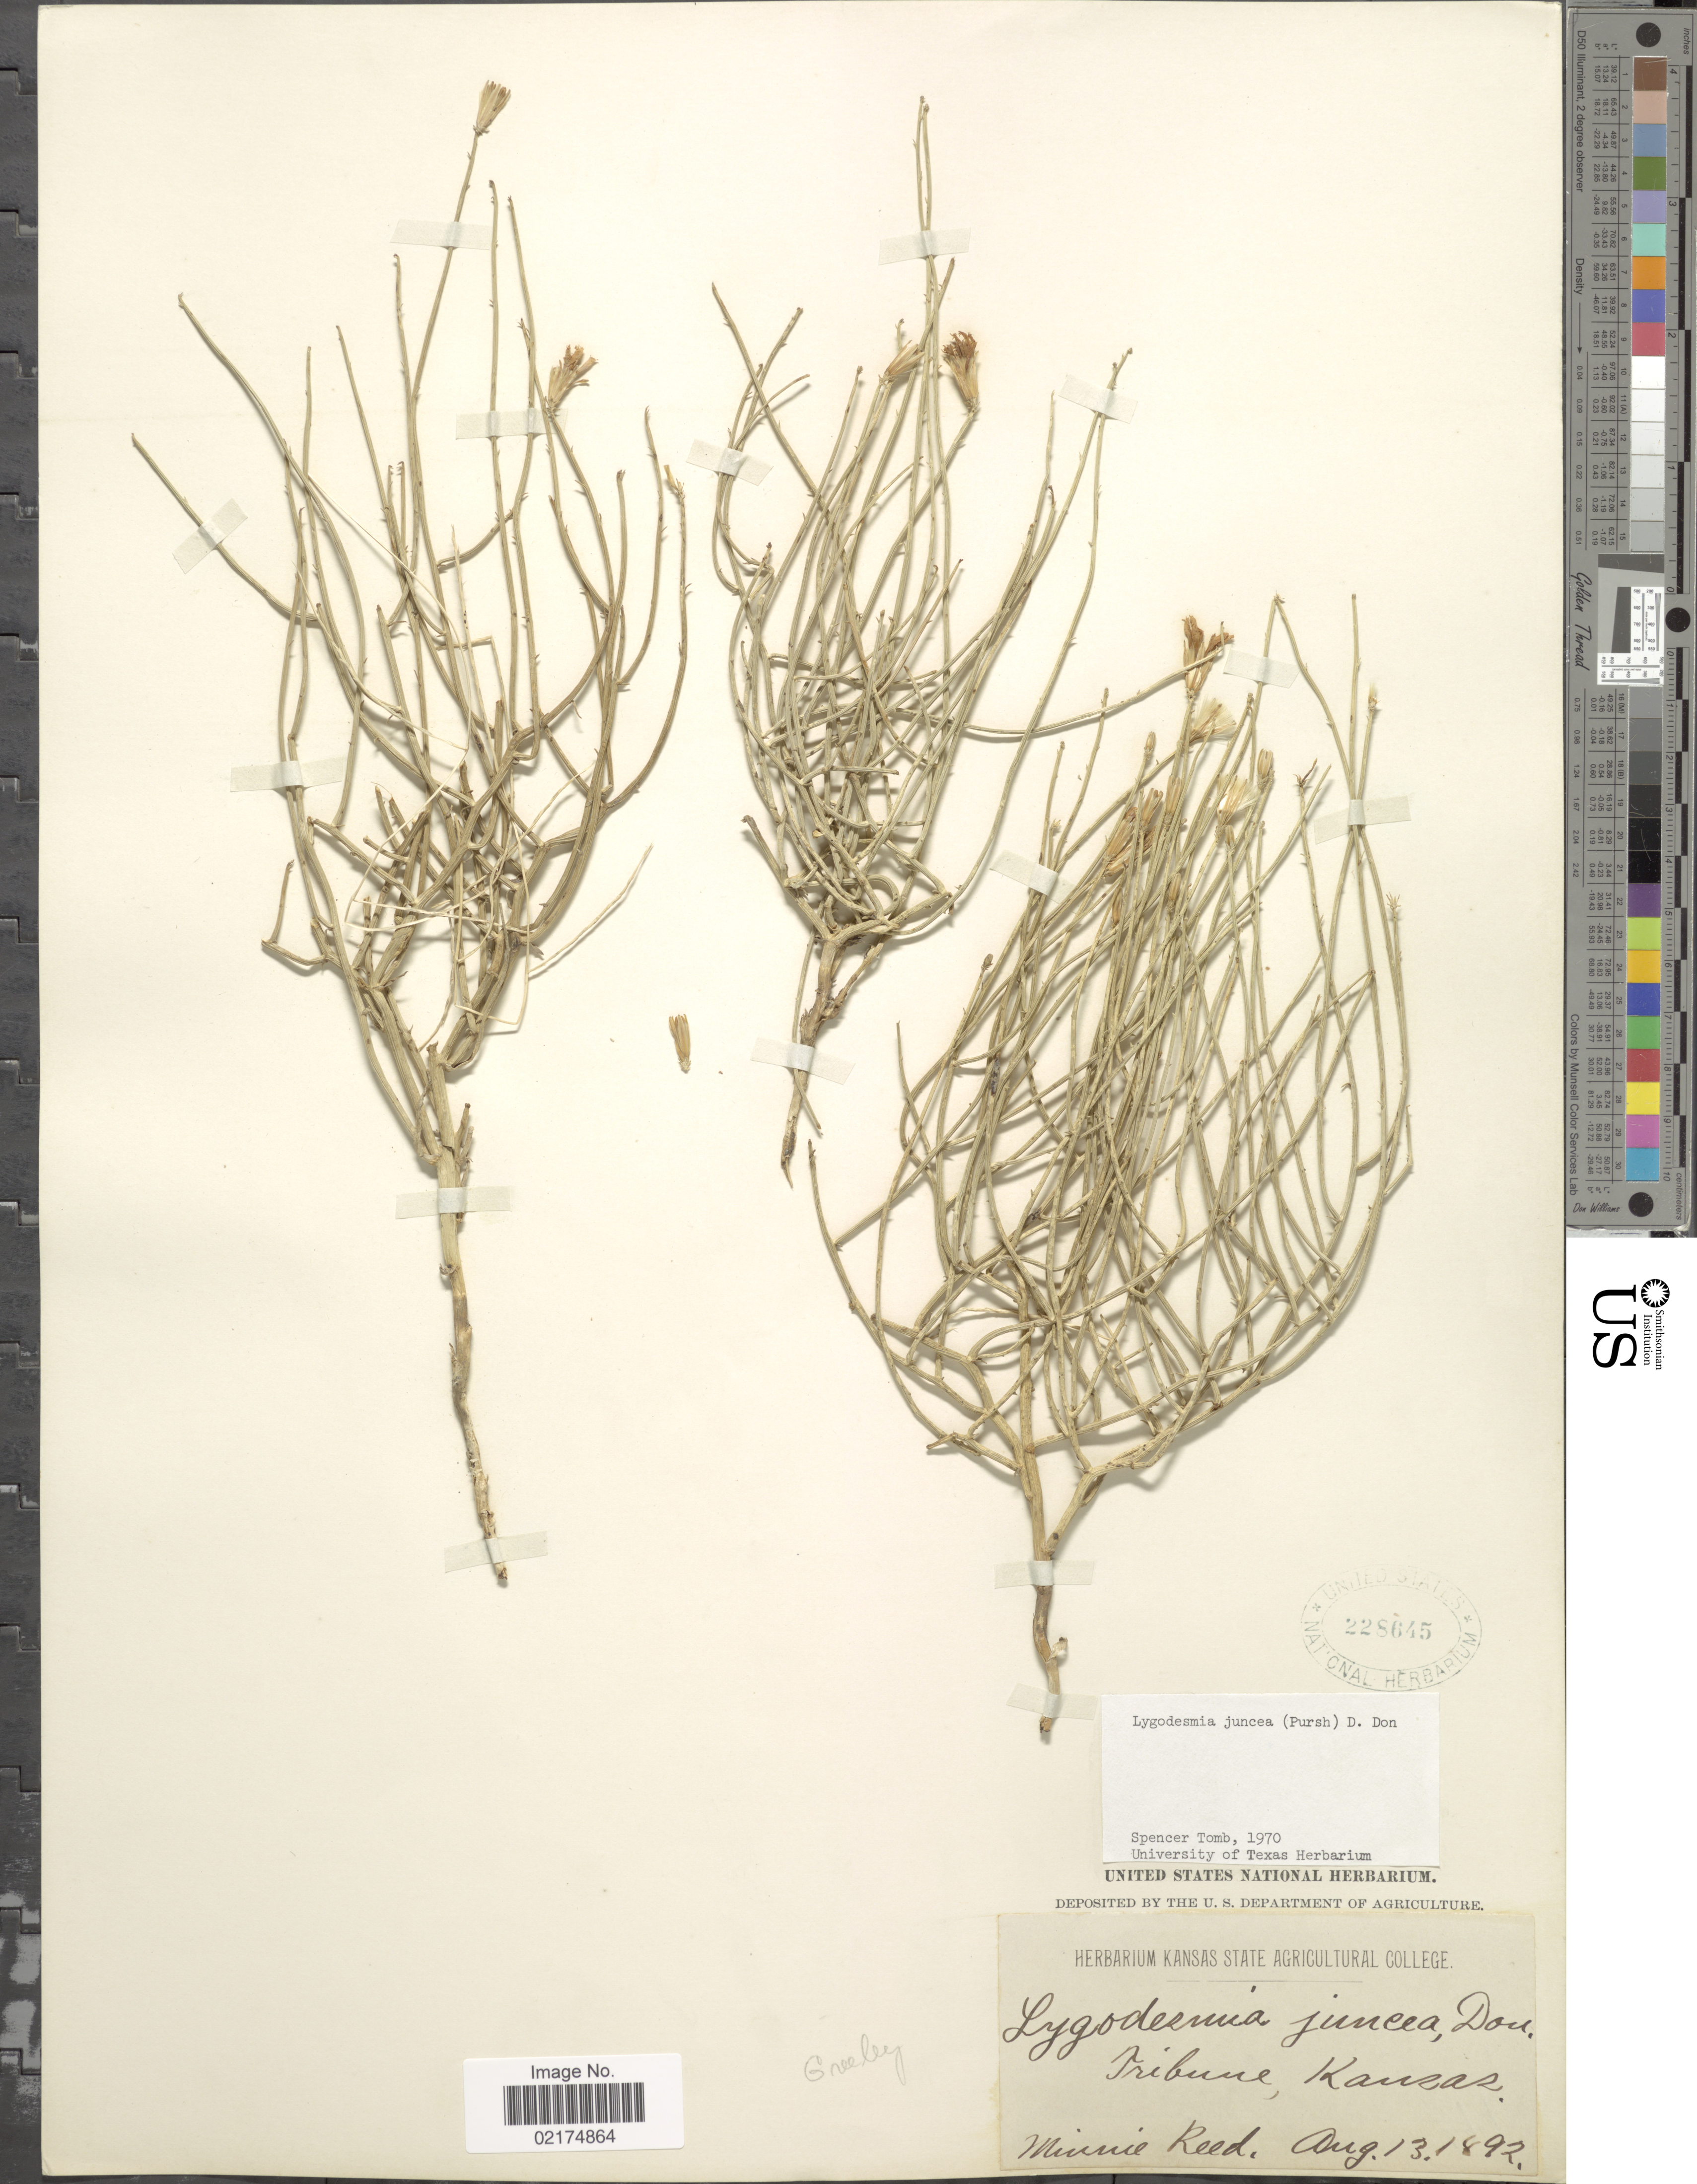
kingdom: Plantae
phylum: Tracheophyta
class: Magnoliopsida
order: Asterales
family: Asteraceae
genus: Lygodesmia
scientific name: Lygodesmia juncea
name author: D. Don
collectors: M. Reed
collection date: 1892-08-13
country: United States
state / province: Kansas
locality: Tribune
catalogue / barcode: US 228645